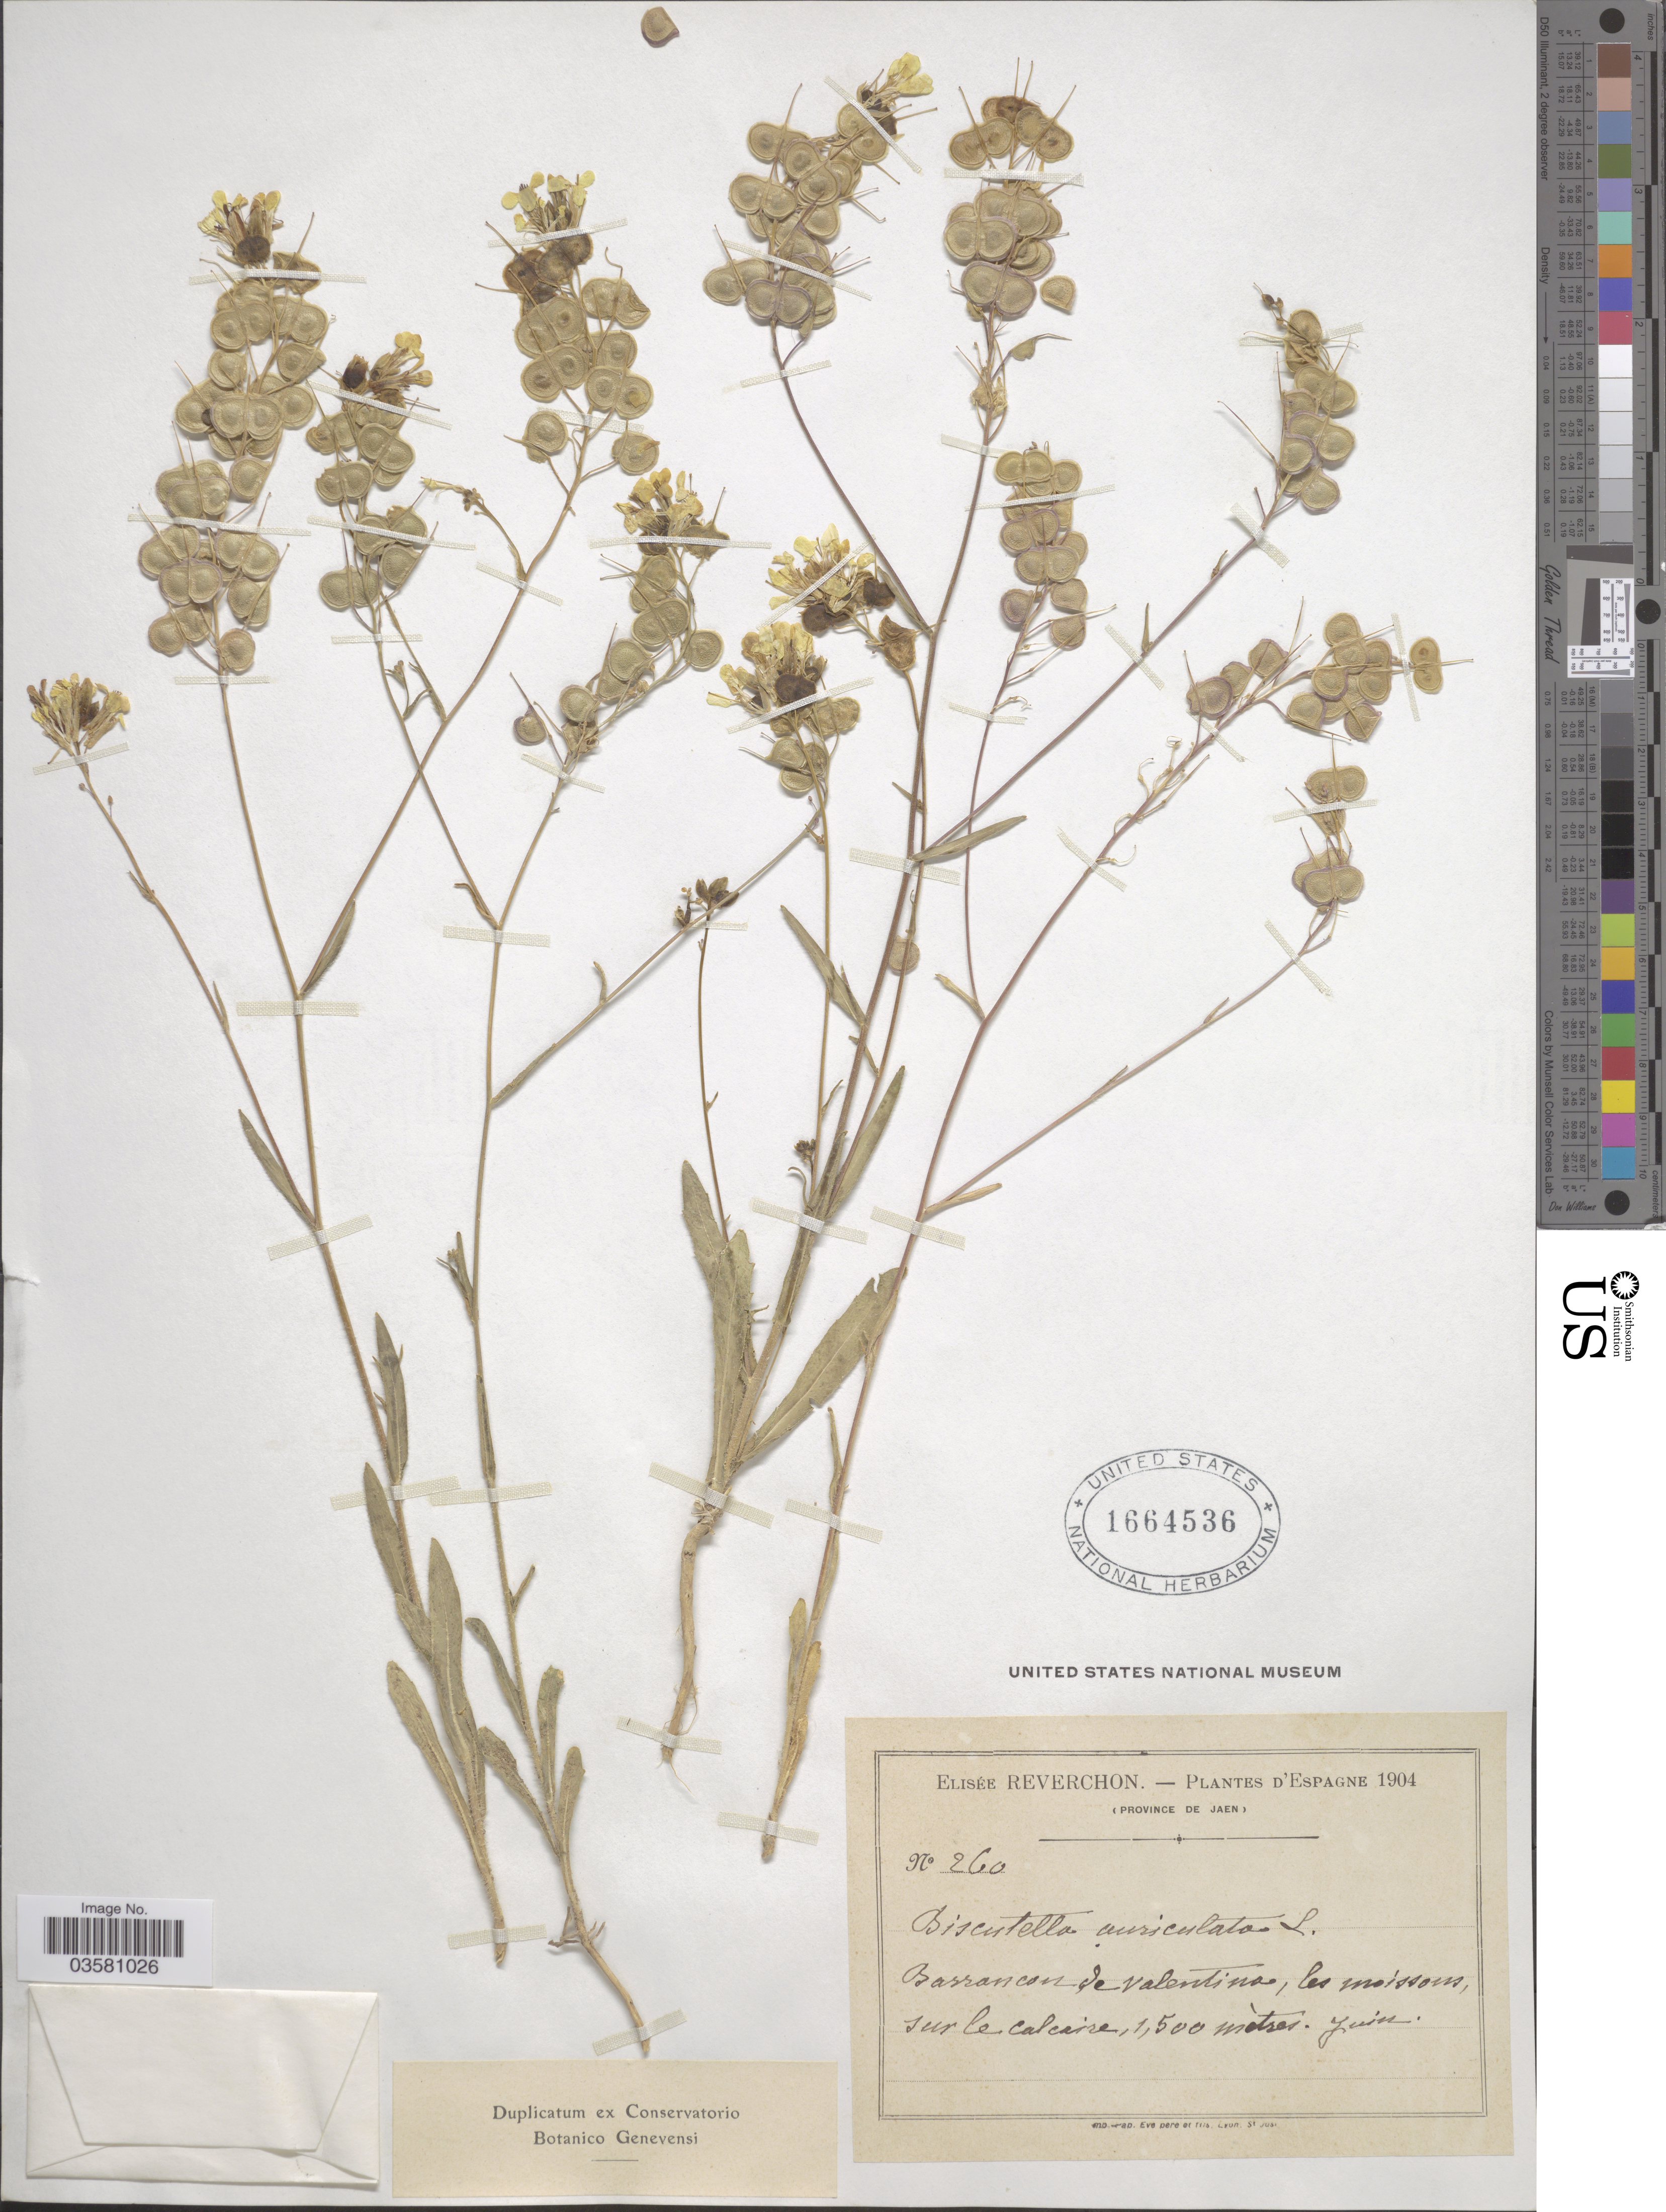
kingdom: Plantae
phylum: Tracheophyta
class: Magnoliopsida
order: Brassicales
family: Brassicaceae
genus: Biscutella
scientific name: Biscutella auriculata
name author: L.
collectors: E. Reverchon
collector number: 260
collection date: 1904-06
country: Spain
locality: (Province de Jaen). Barrancon de valentina, les moissons, sur le calcaire.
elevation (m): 1500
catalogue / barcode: US 1664536